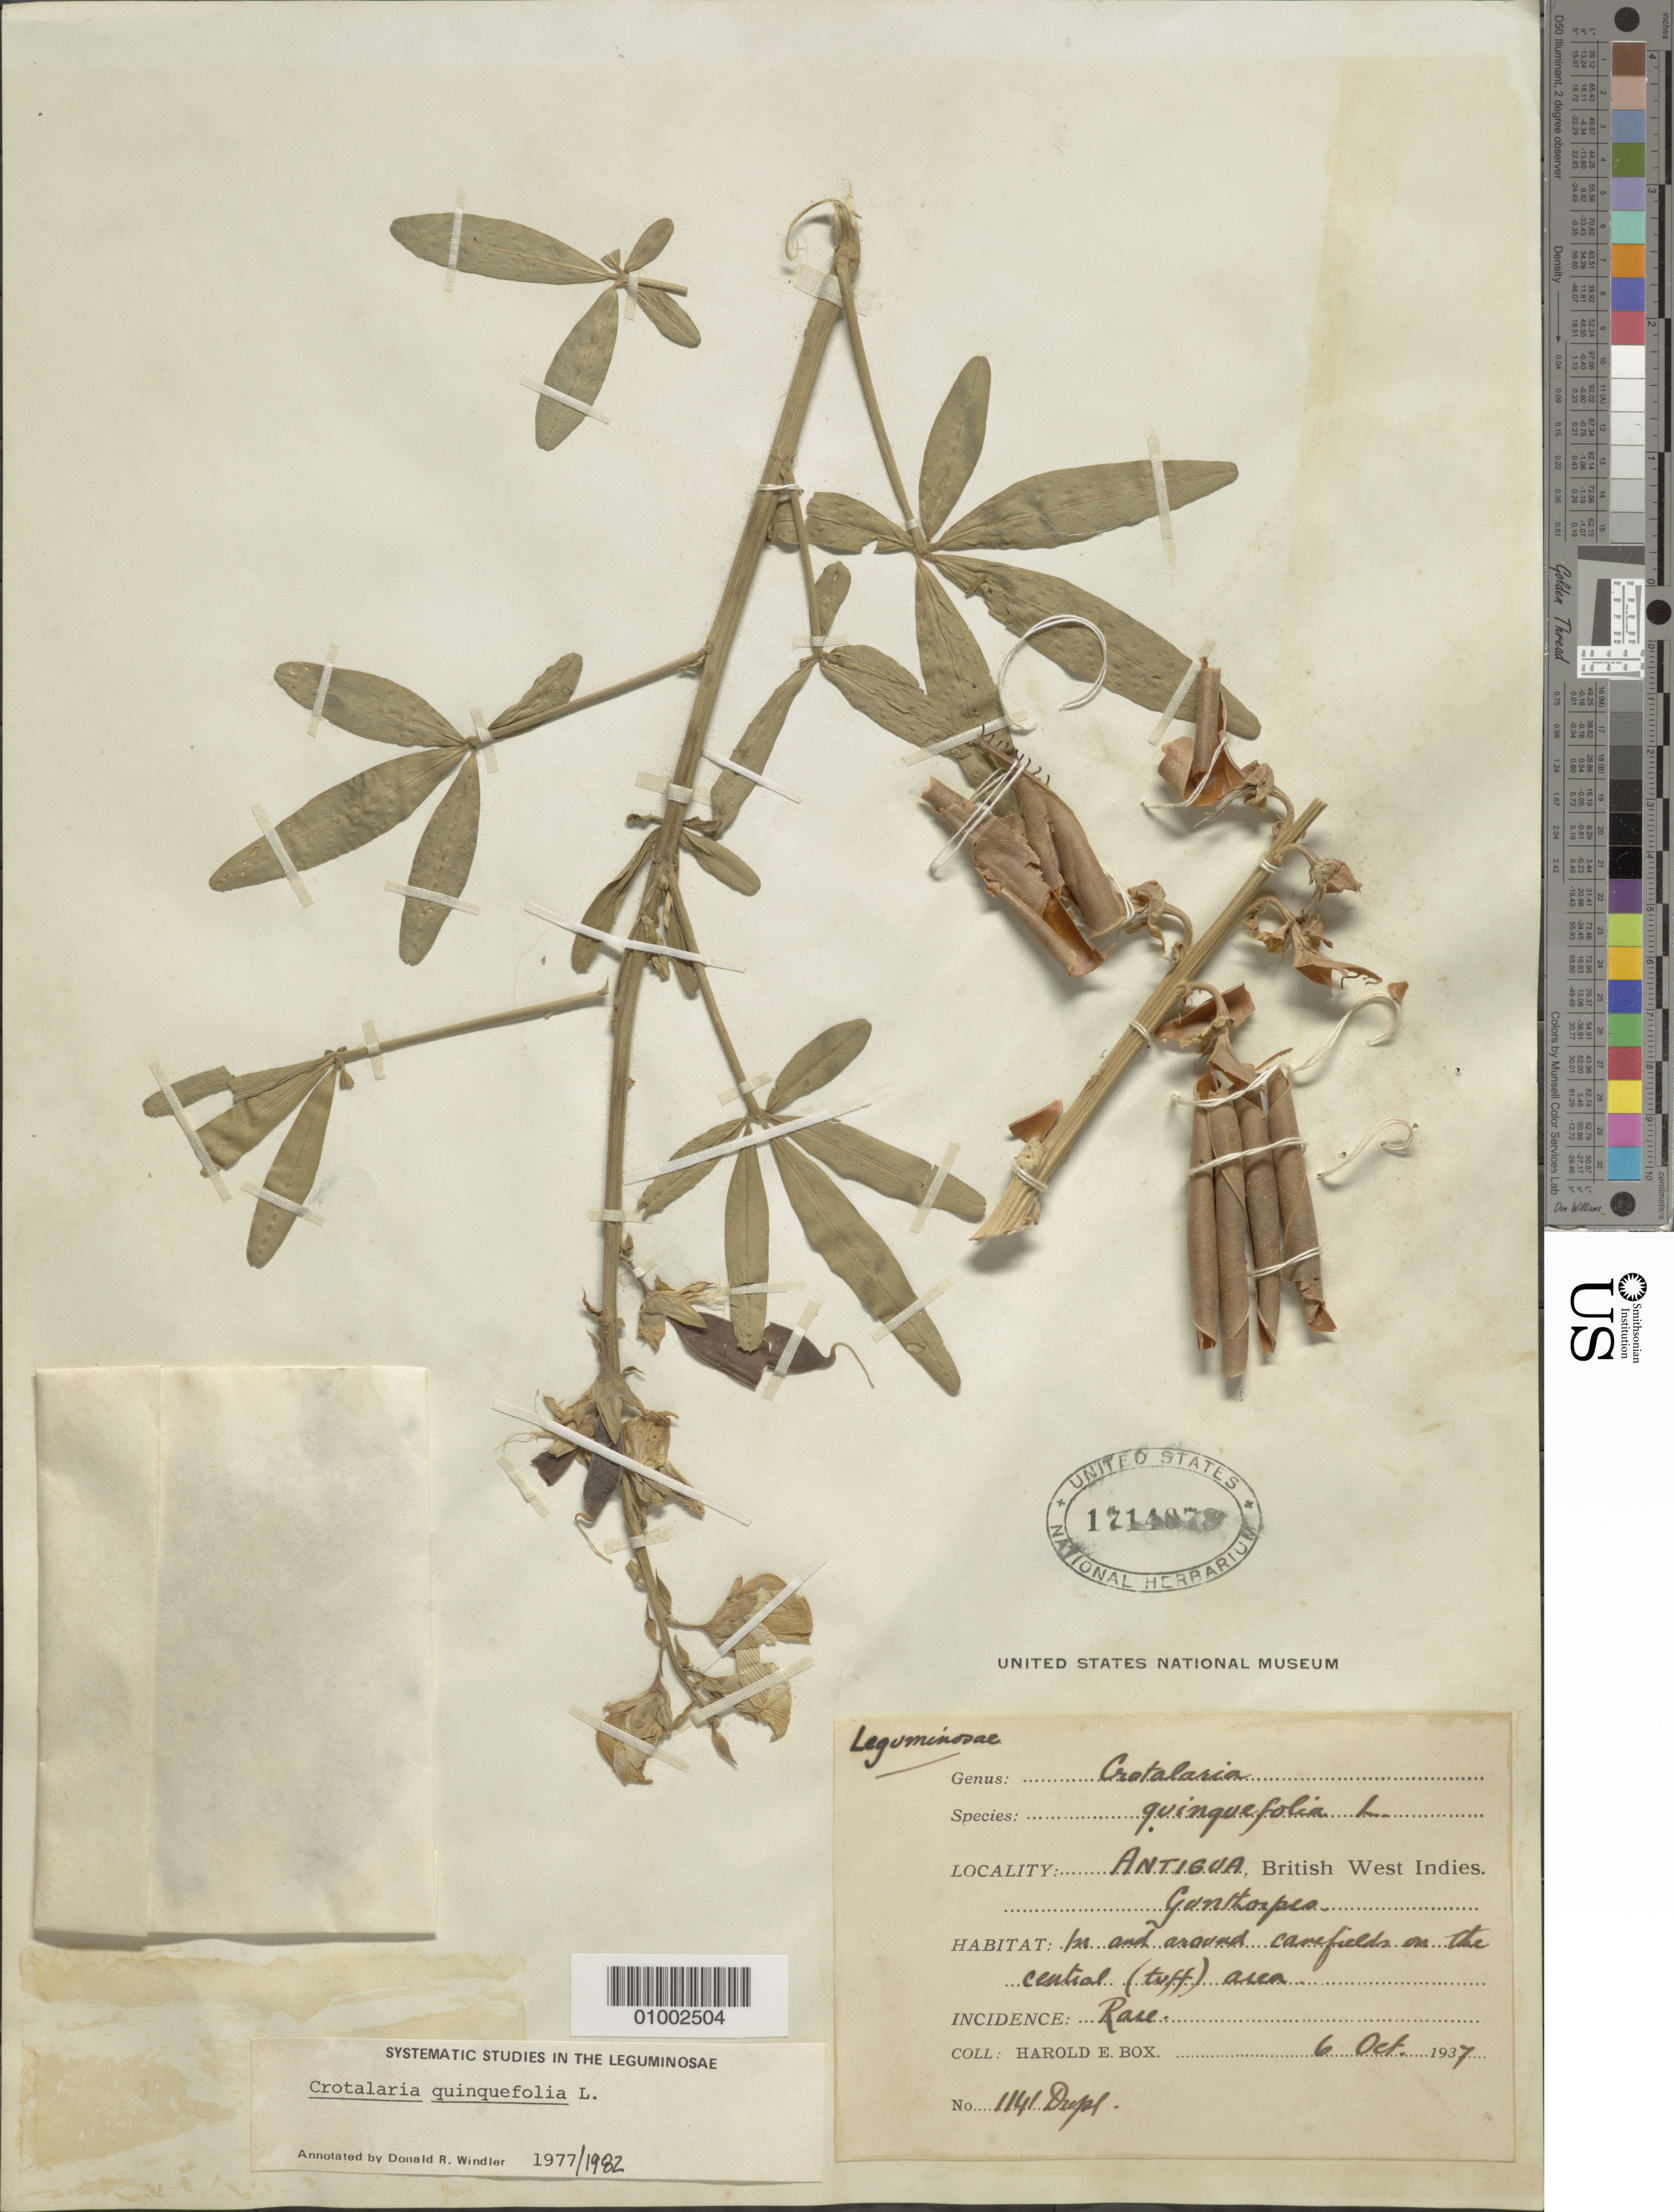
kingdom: Plantae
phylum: Tracheophyta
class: Magnoliopsida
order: Fabales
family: Fabaceae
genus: Crotalaria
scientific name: Crotalaria quinquefolia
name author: L.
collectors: H. E. Box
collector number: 1141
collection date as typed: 06 Oct 1937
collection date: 1937-10-06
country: Antigua and Barbuda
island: Antigua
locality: Gunthorpes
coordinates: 0 N, 0 E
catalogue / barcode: US 1714678